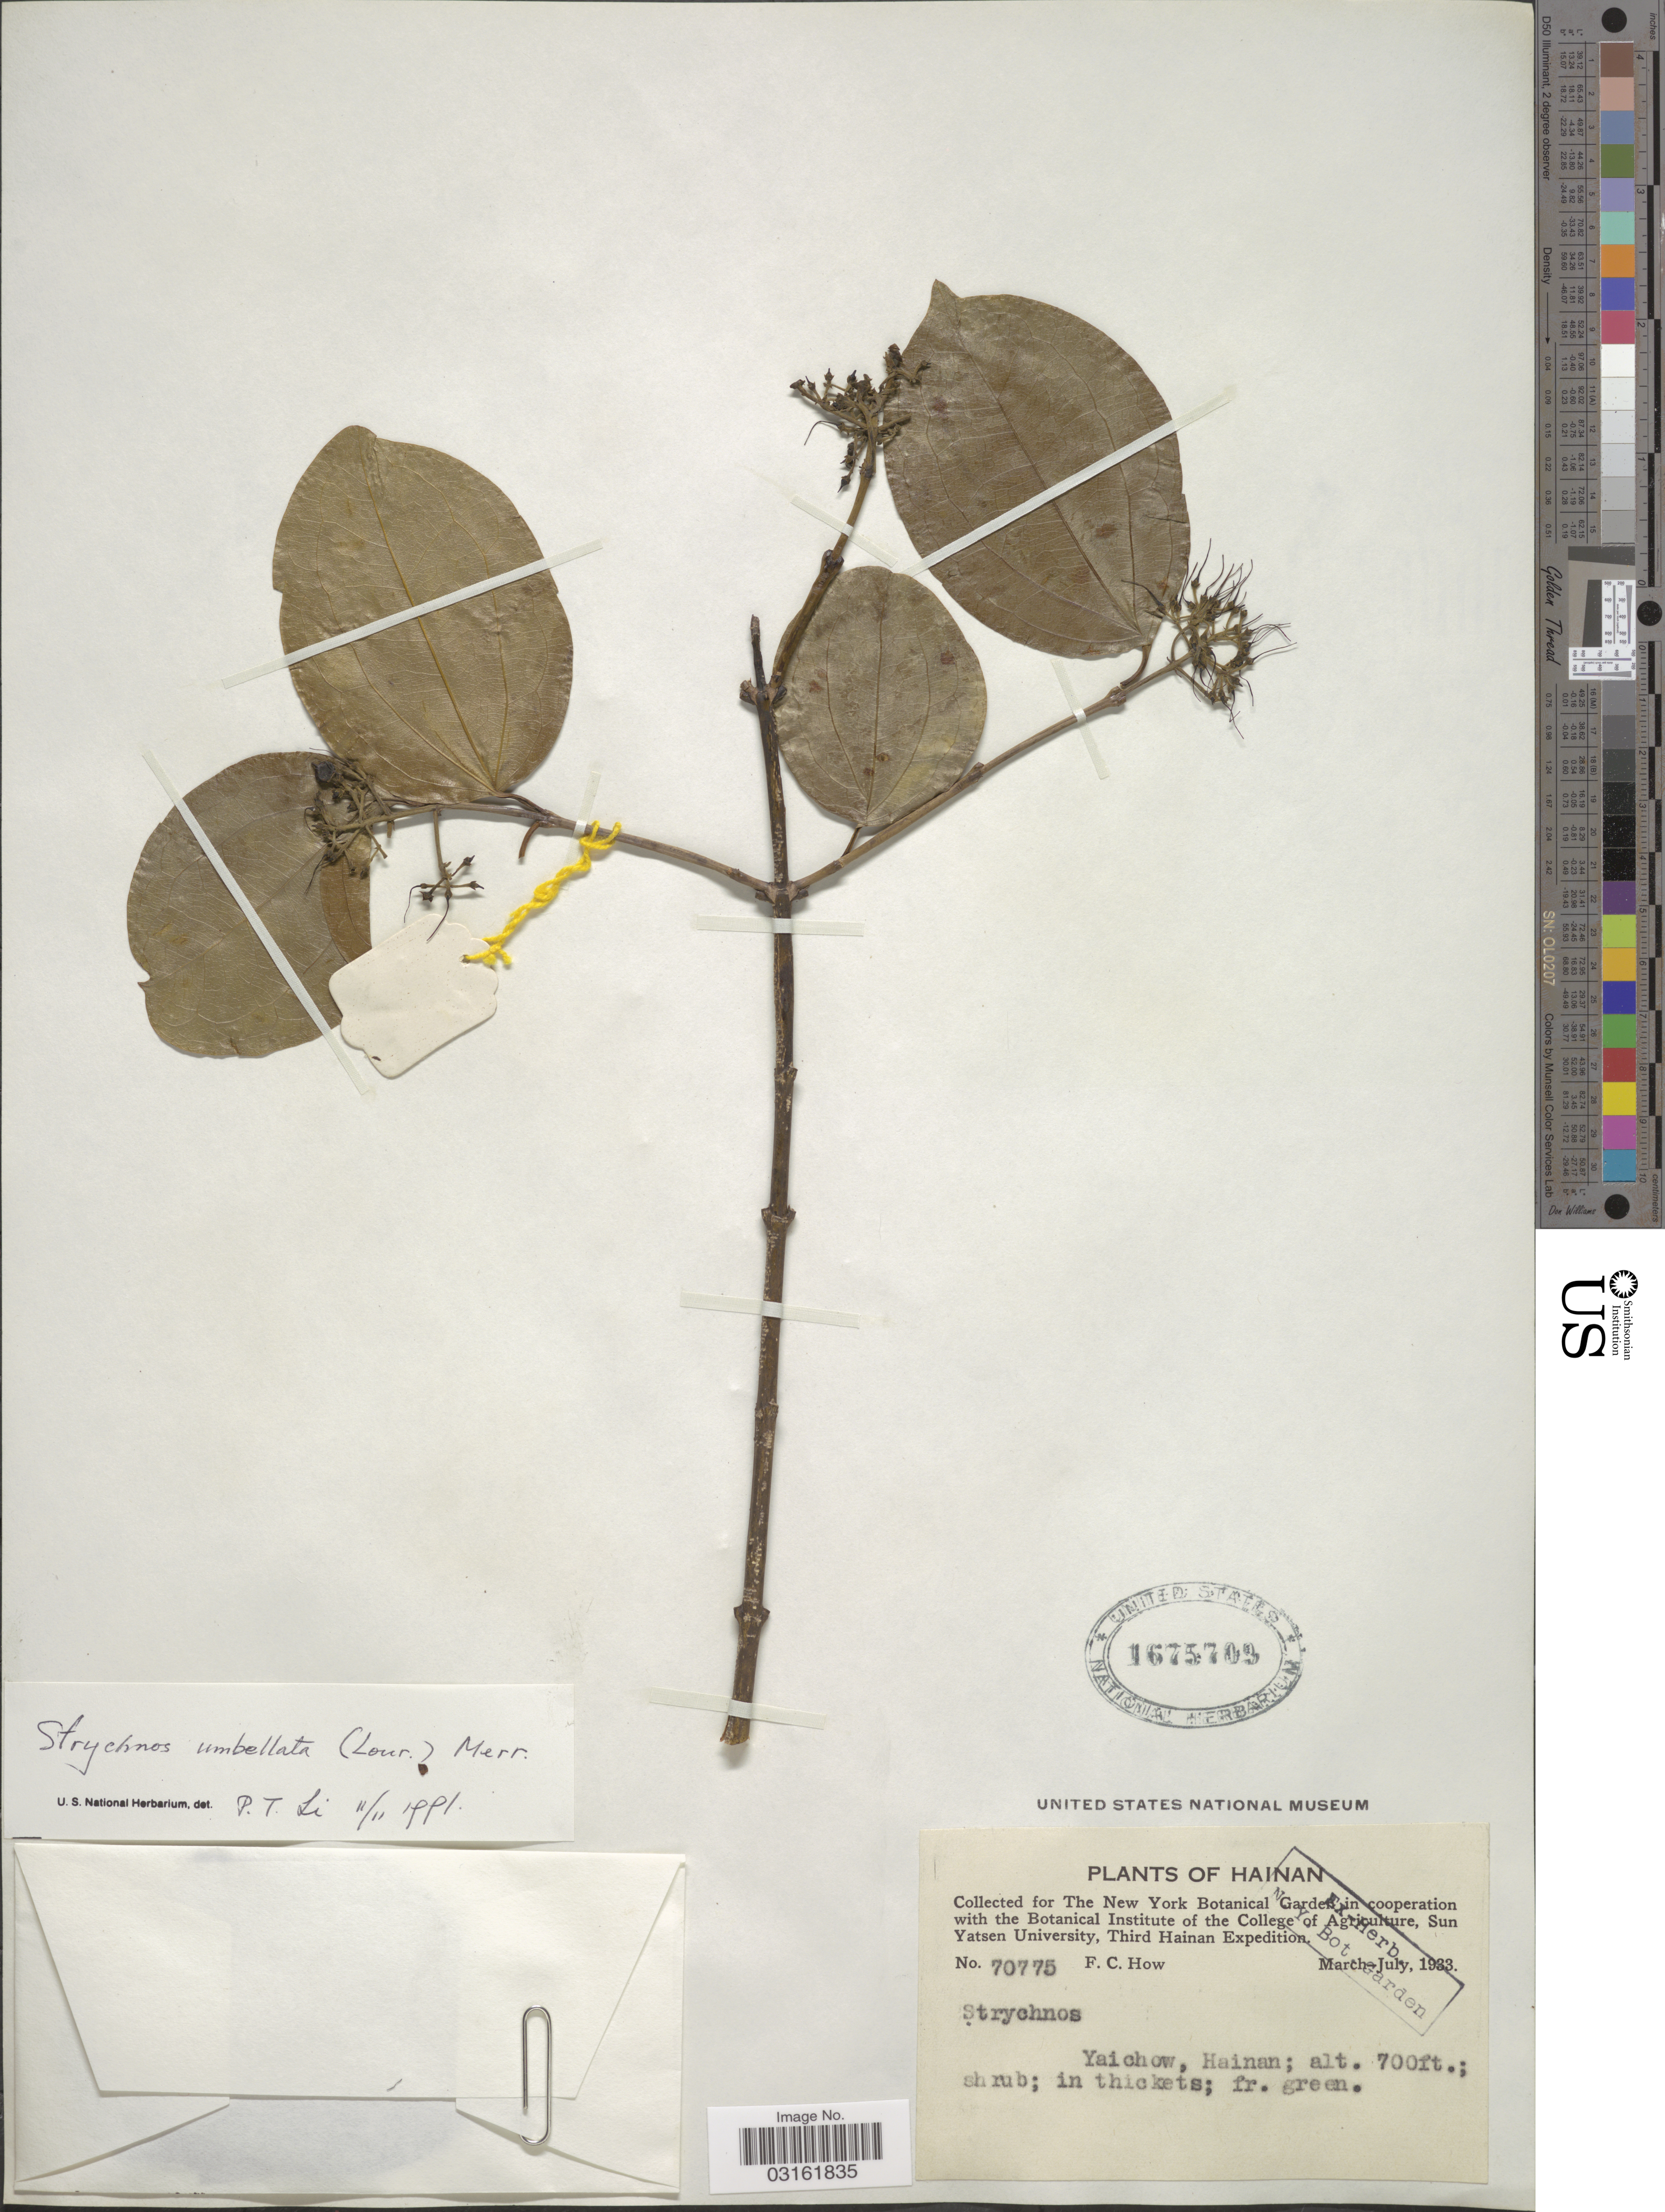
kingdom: Plantae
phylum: Tracheophyta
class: Magnoliopsida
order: Gentianales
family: Loganiaceae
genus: Strychnos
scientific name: Strychnos umbellata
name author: Merr.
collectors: F. C. How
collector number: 70775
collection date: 1933-03/1933-07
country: China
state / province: Hainan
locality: Yaichow.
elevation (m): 213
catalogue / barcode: US 1675709